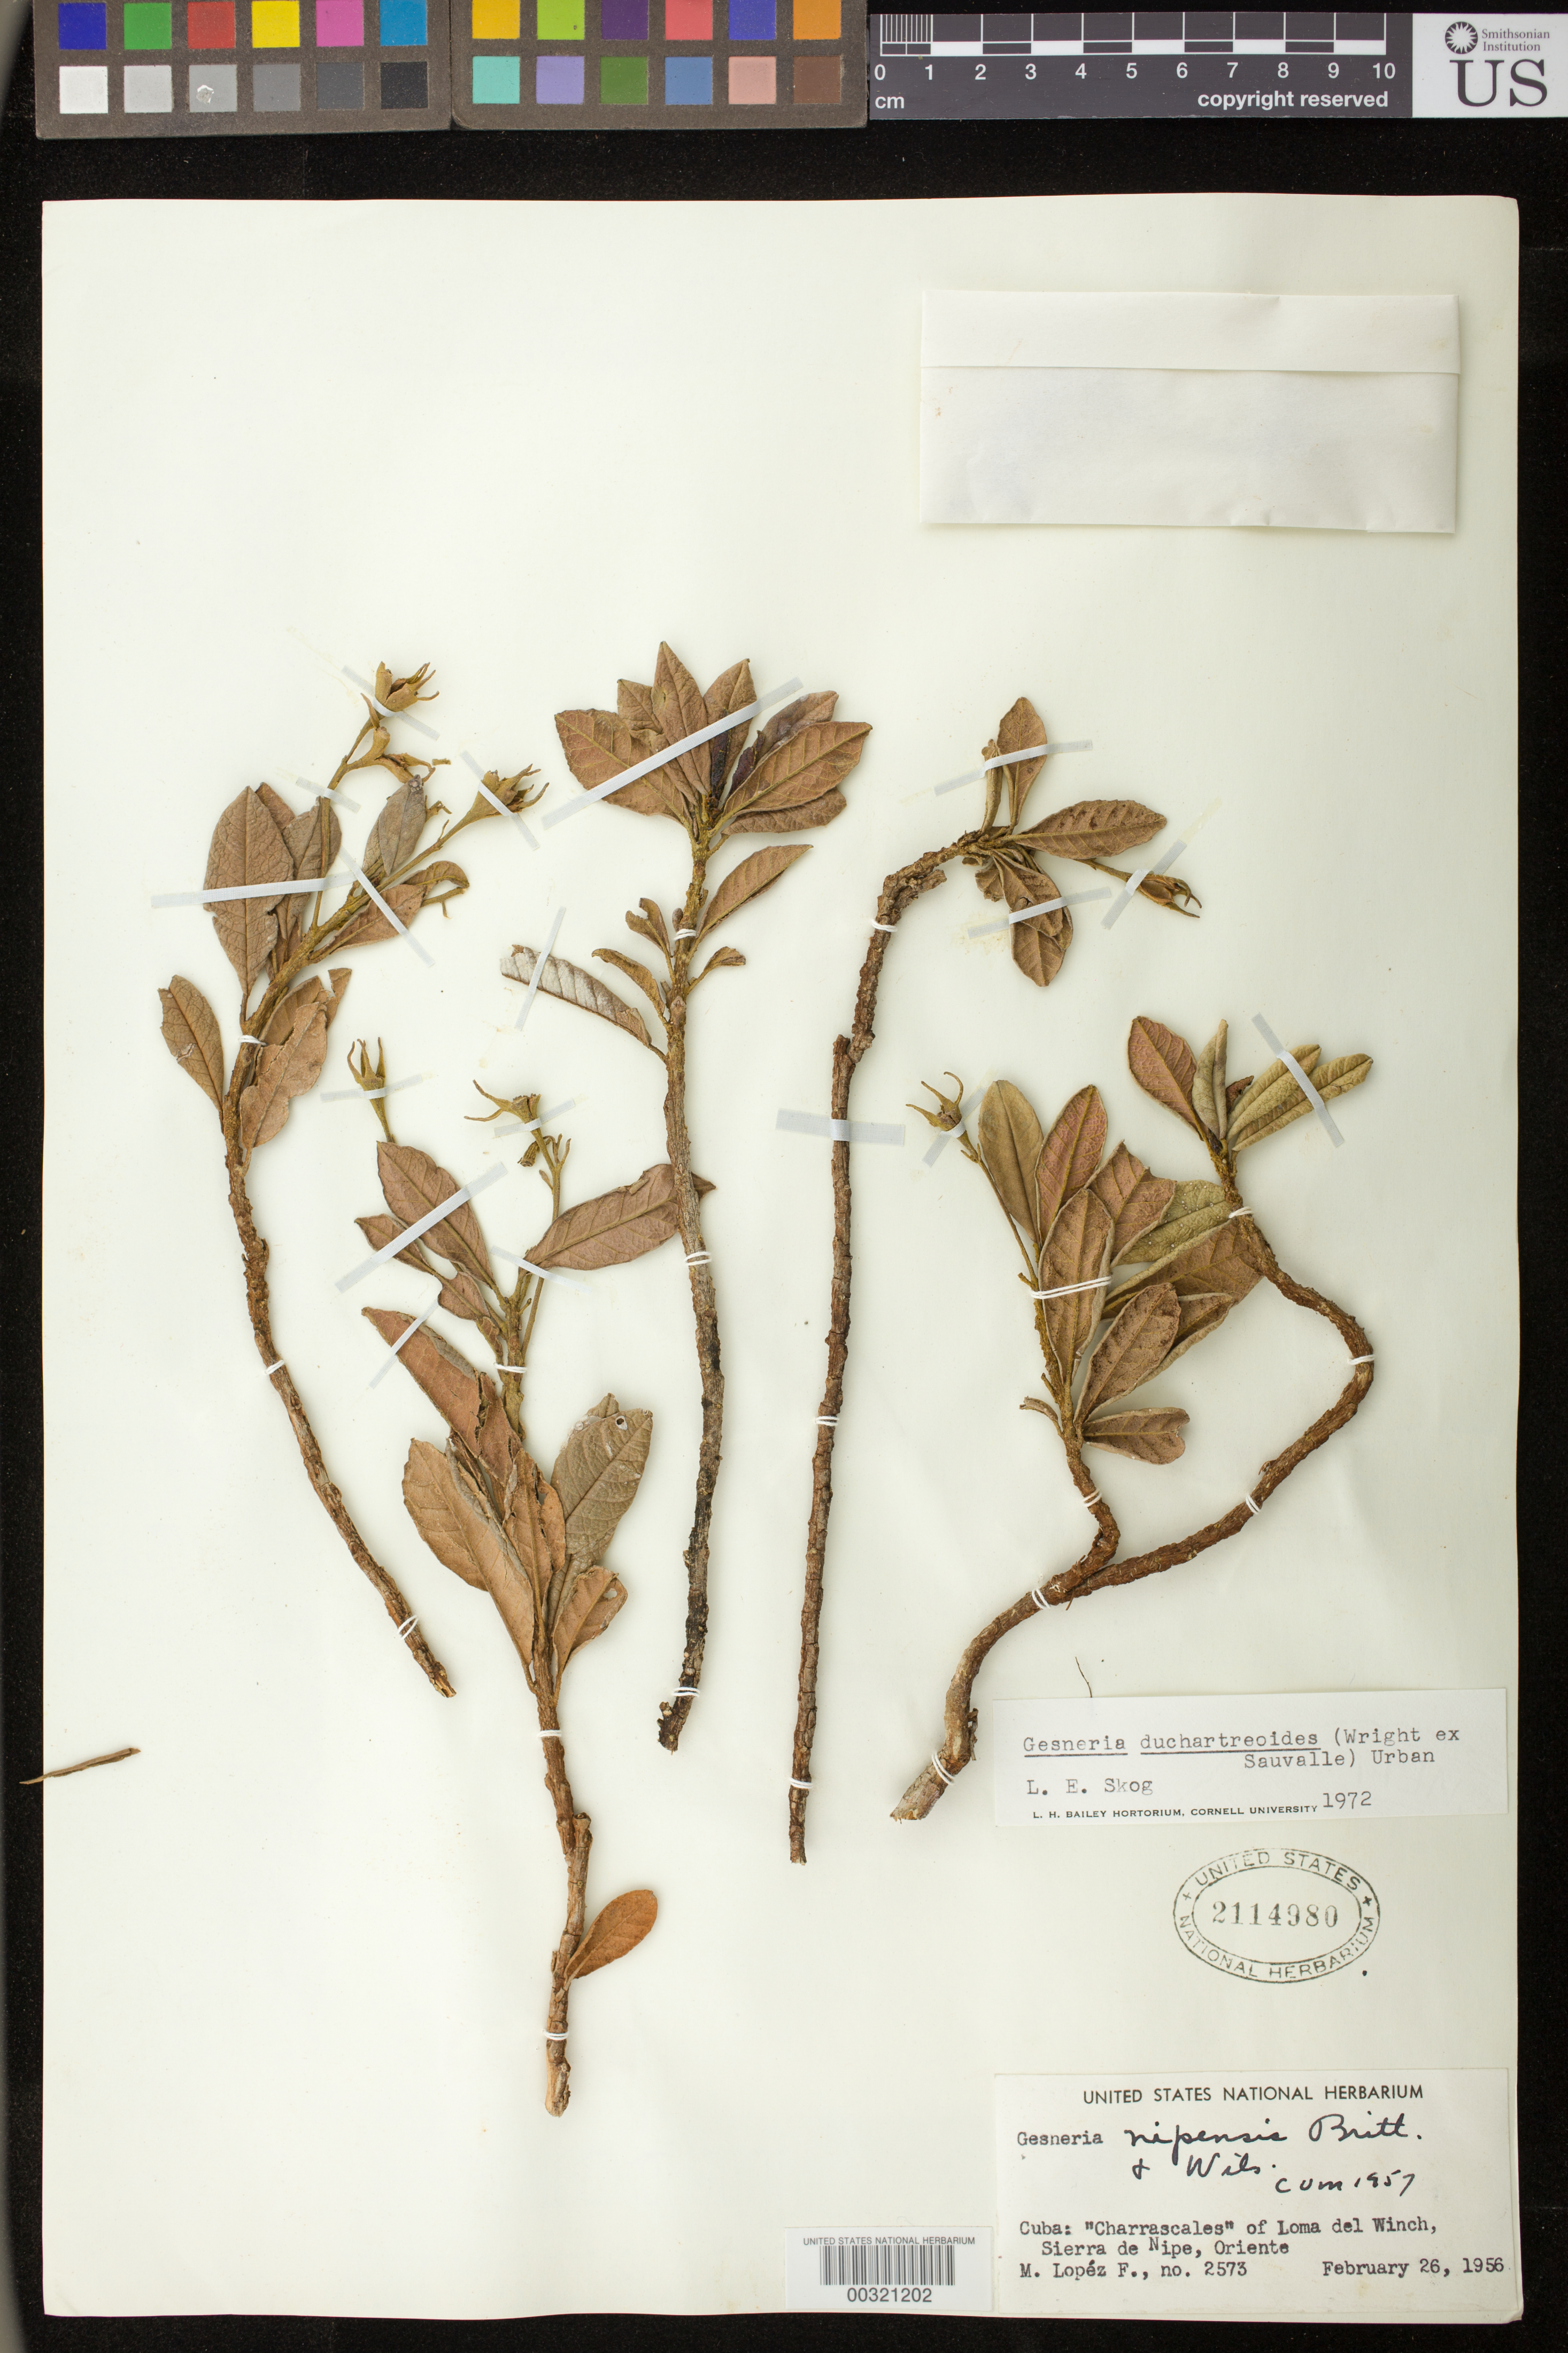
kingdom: Plantae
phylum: Tracheophyta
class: Magnoliopsida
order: Lamiales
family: Gesneriaceae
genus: Gesneria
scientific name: Gesneria duchartreoides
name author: (C. Wright) Urb.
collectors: M. López Figueiras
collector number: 2573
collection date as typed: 26 Feb 1956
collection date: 1956-02-26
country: Cuba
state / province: Oriente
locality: Charrascales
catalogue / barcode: US 2114980